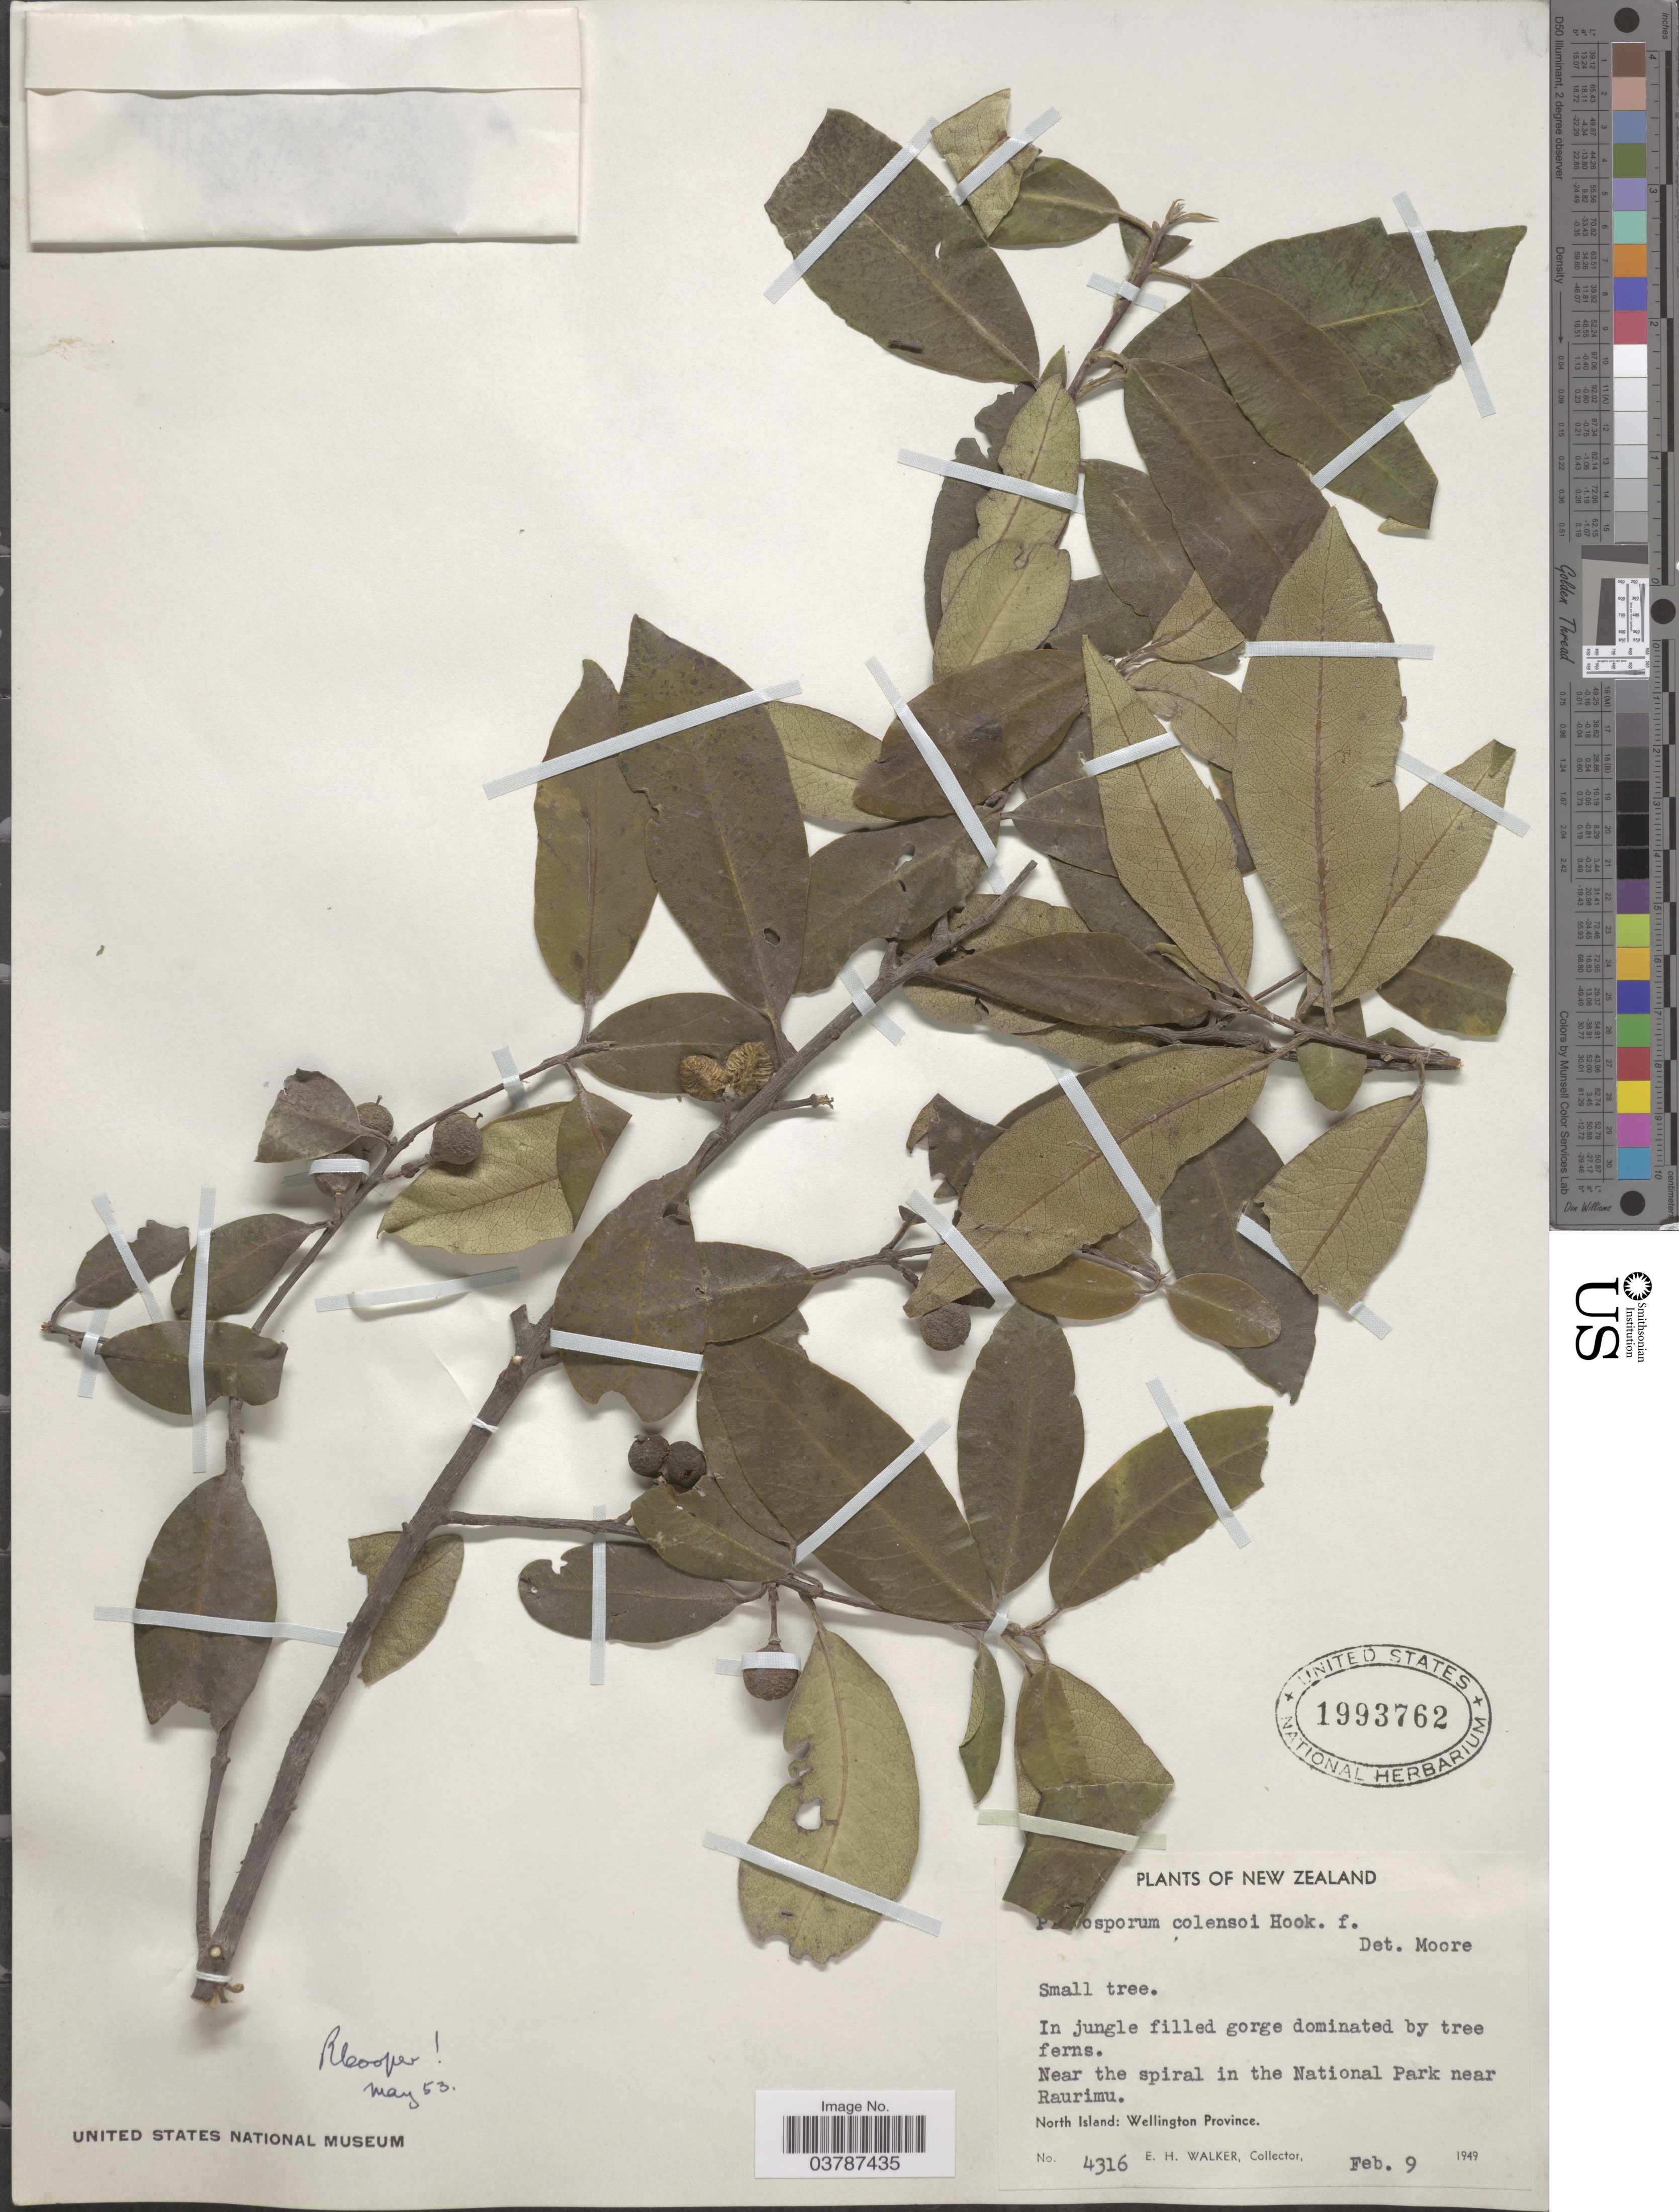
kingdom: Plantae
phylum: Tracheophyta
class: Magnoliopsida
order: Apiales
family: Pittosporaceae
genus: Pittosporum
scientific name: Pittosporum colensoi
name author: Hook. f.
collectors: E. H. Walker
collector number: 4316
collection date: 1949-02-09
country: New Zealand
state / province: Wellington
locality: Near the spiral in the National Park near Raurimu. North Island.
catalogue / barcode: US 1993762